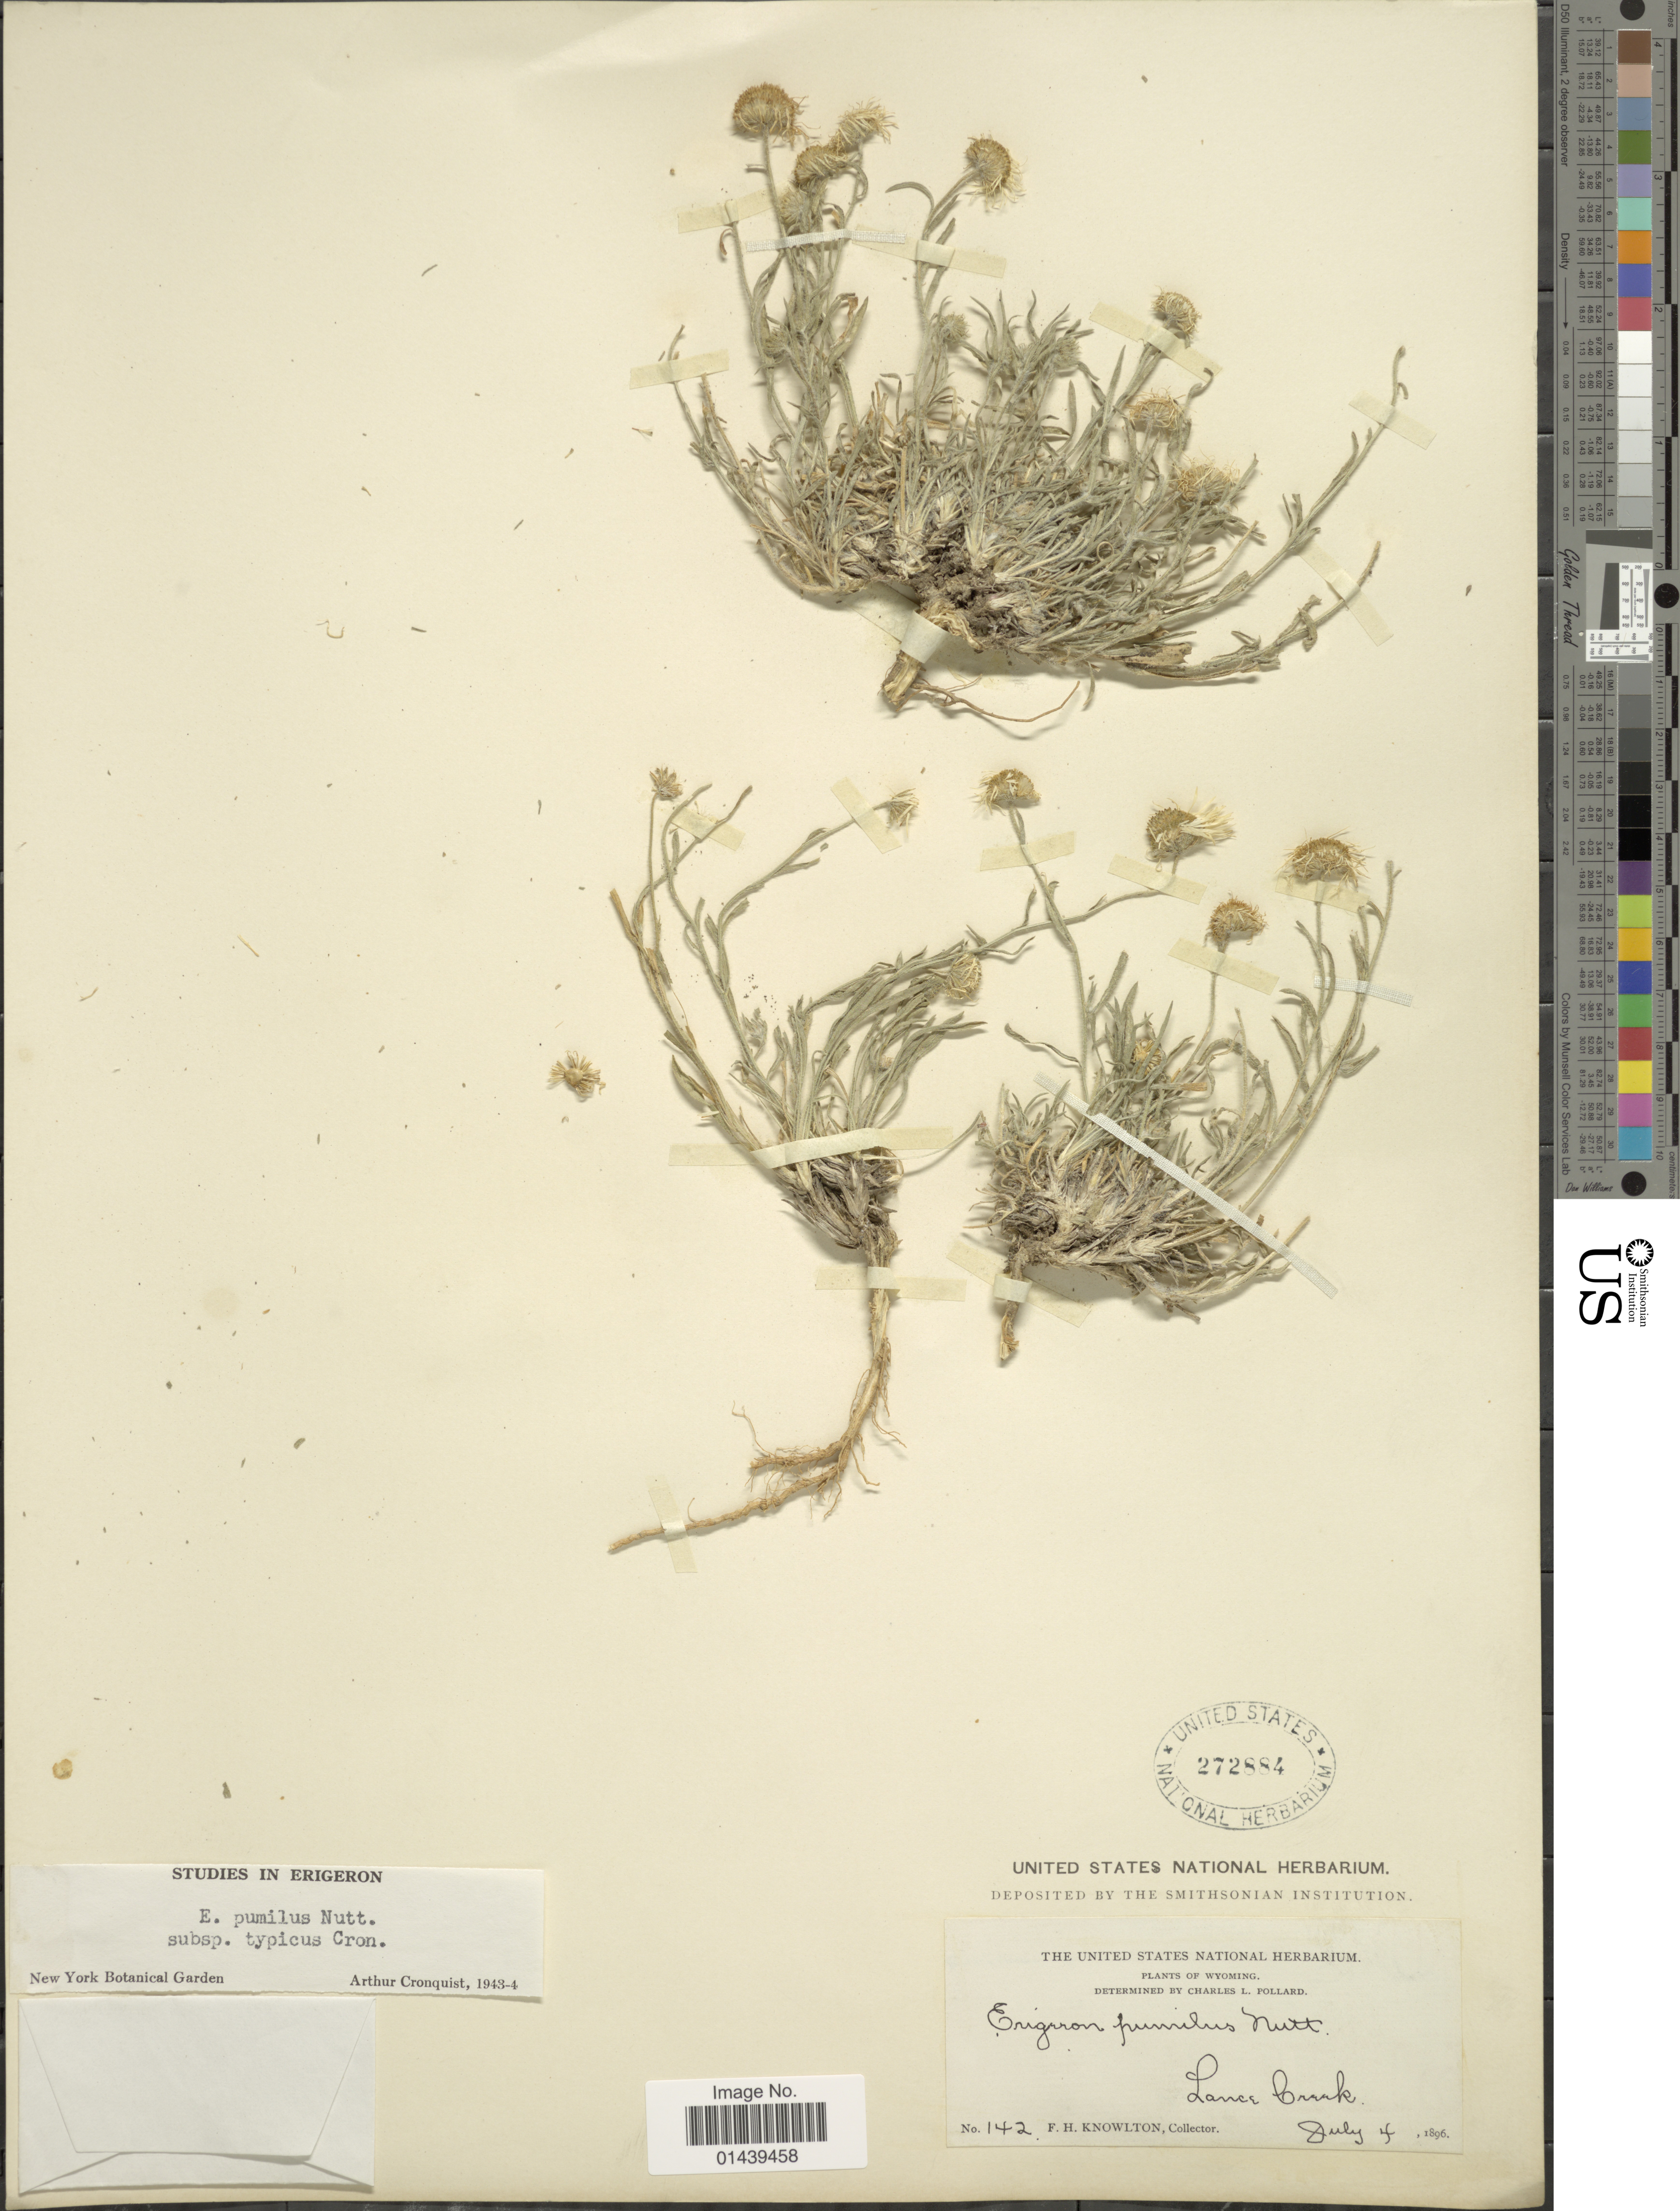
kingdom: Plantae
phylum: Tracheophyta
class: Magnoliopsida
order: Asterales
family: Asteraceae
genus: Erigeron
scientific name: Erigeron pumilus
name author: Nutt.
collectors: F. H. Knowlton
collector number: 142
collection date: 1896-07-04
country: United States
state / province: Wyoming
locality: Lance Creek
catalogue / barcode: US 272884